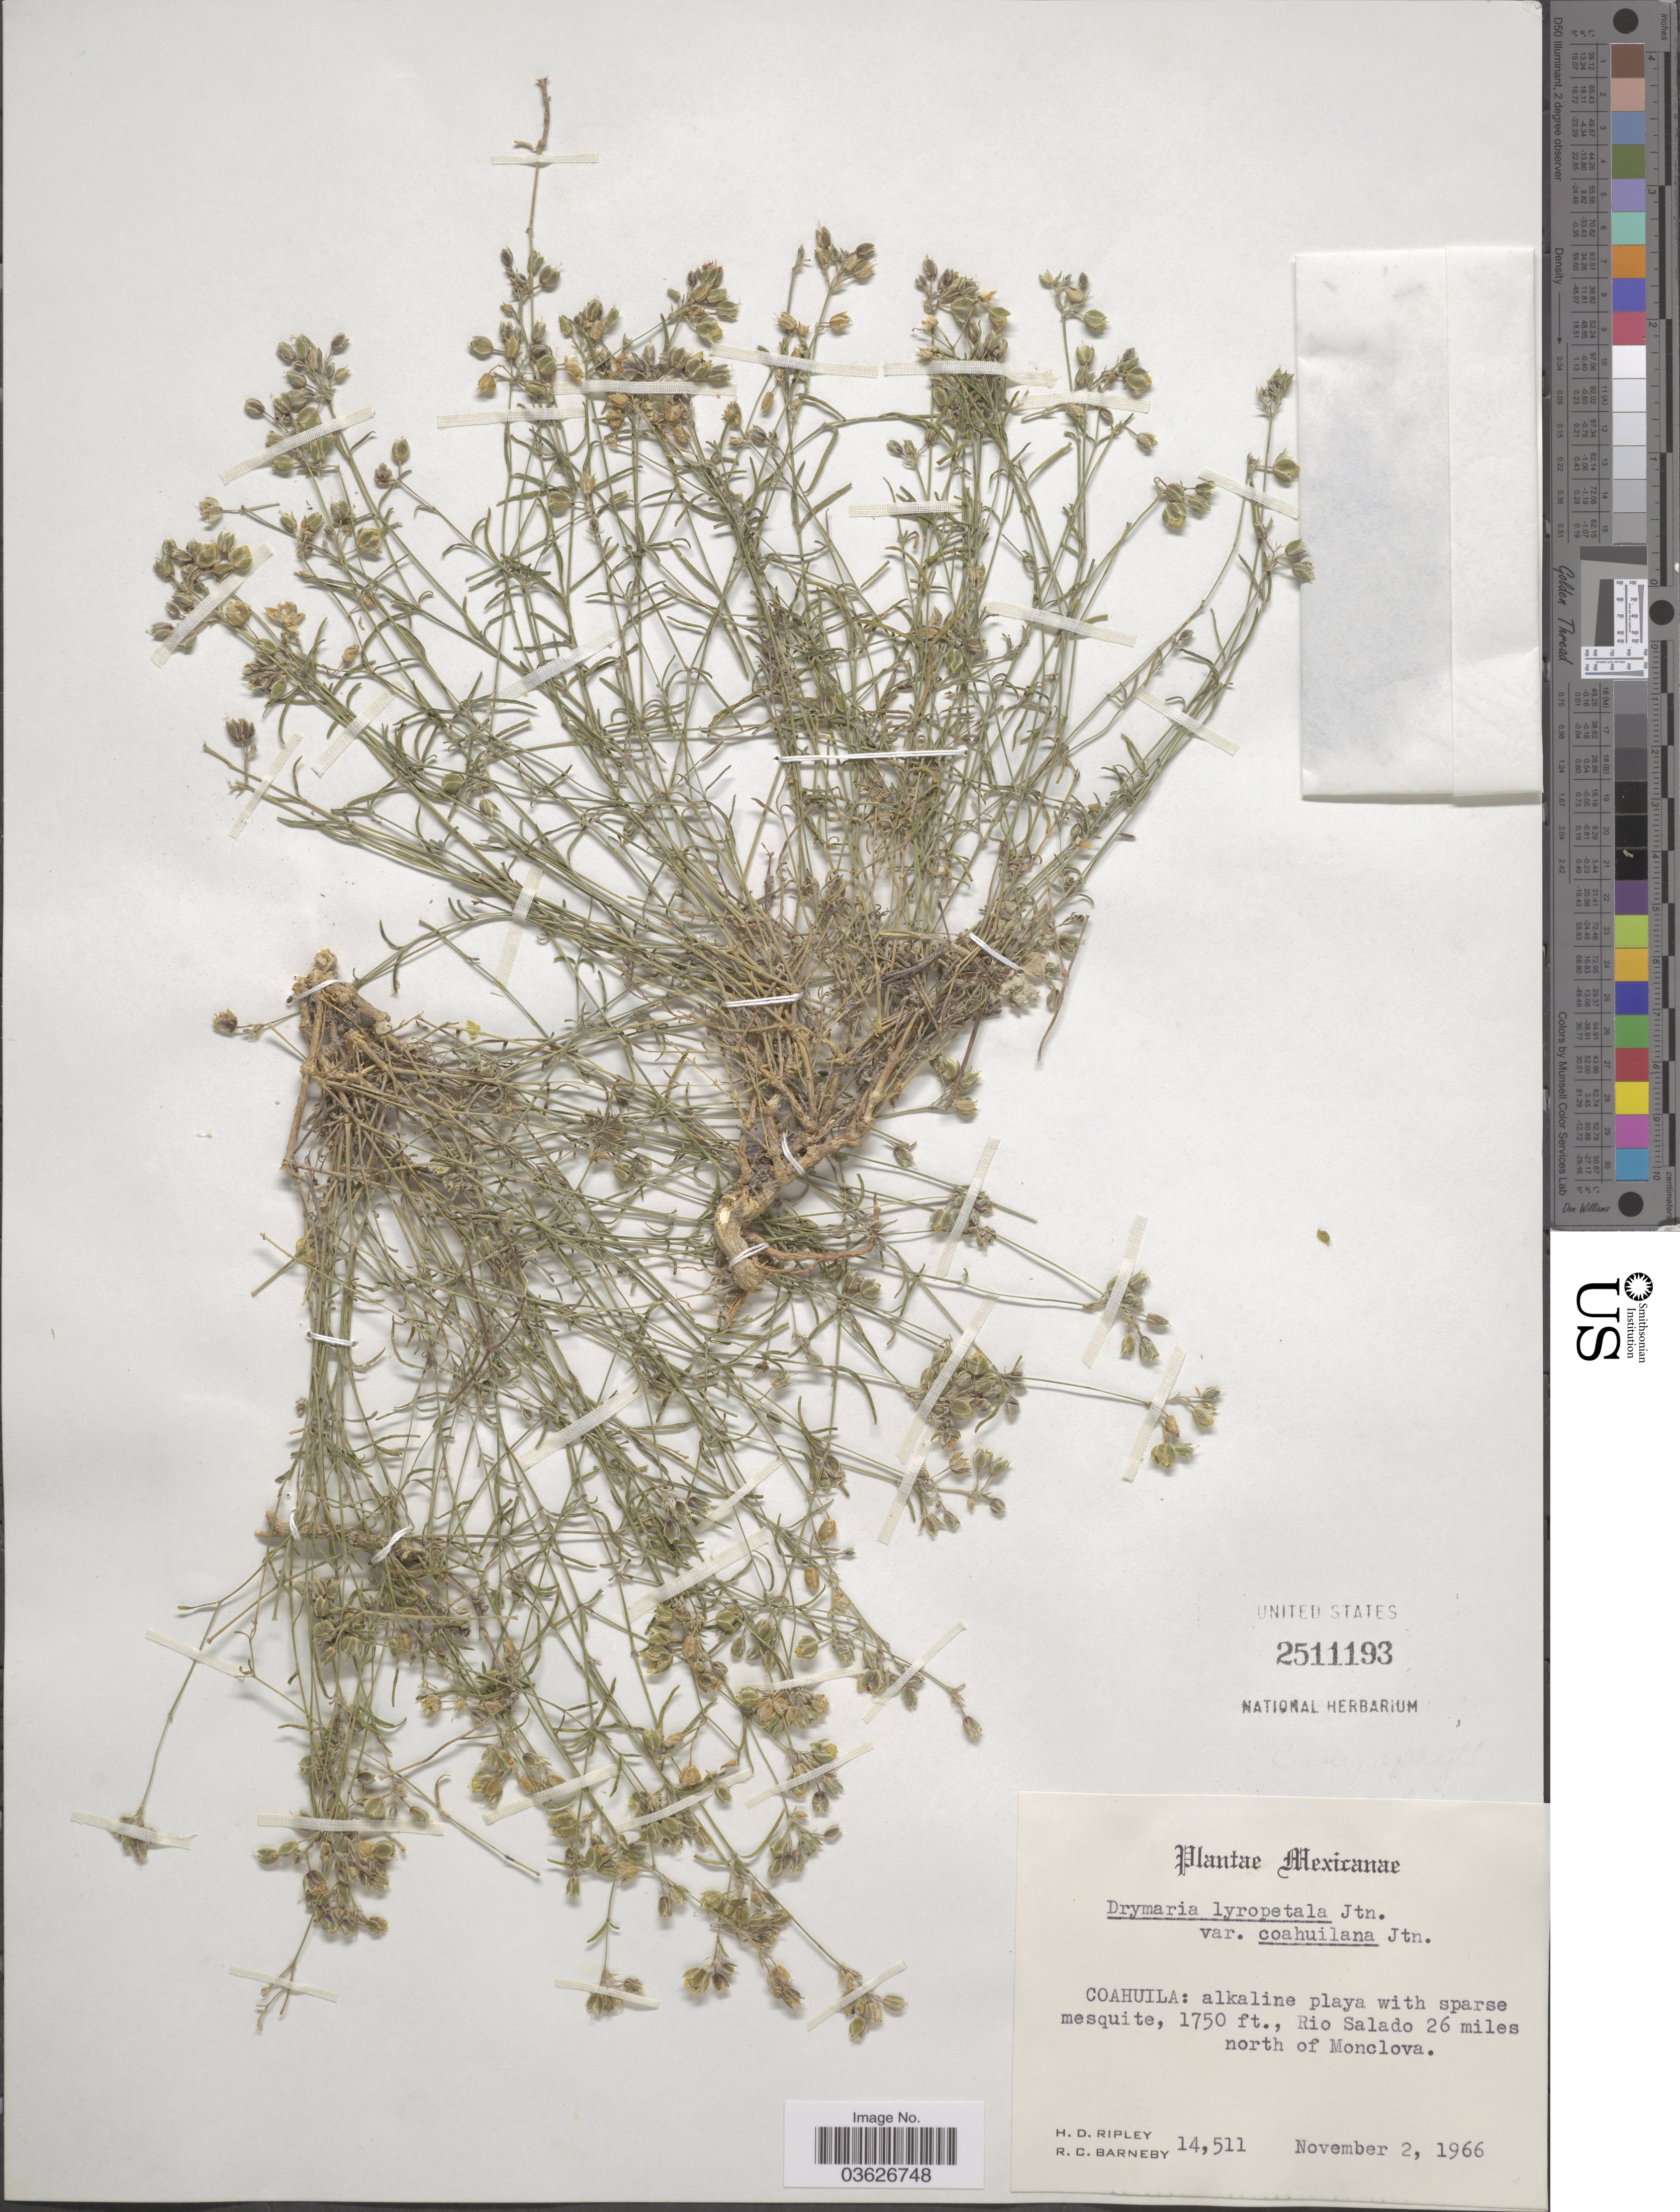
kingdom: Plantae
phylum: Tracheophyta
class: Magnoliopsida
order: Caryophyllales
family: Caryophyllaceae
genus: Drymaria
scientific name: Drymaria lyropetala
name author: I.M. Johnst.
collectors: H. Ripley & R. C. Barneby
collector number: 14511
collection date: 1966-11-02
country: Mexico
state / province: Coahuila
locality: Rio Salado 26 miles north of Monclova.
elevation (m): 533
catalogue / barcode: US 2511193